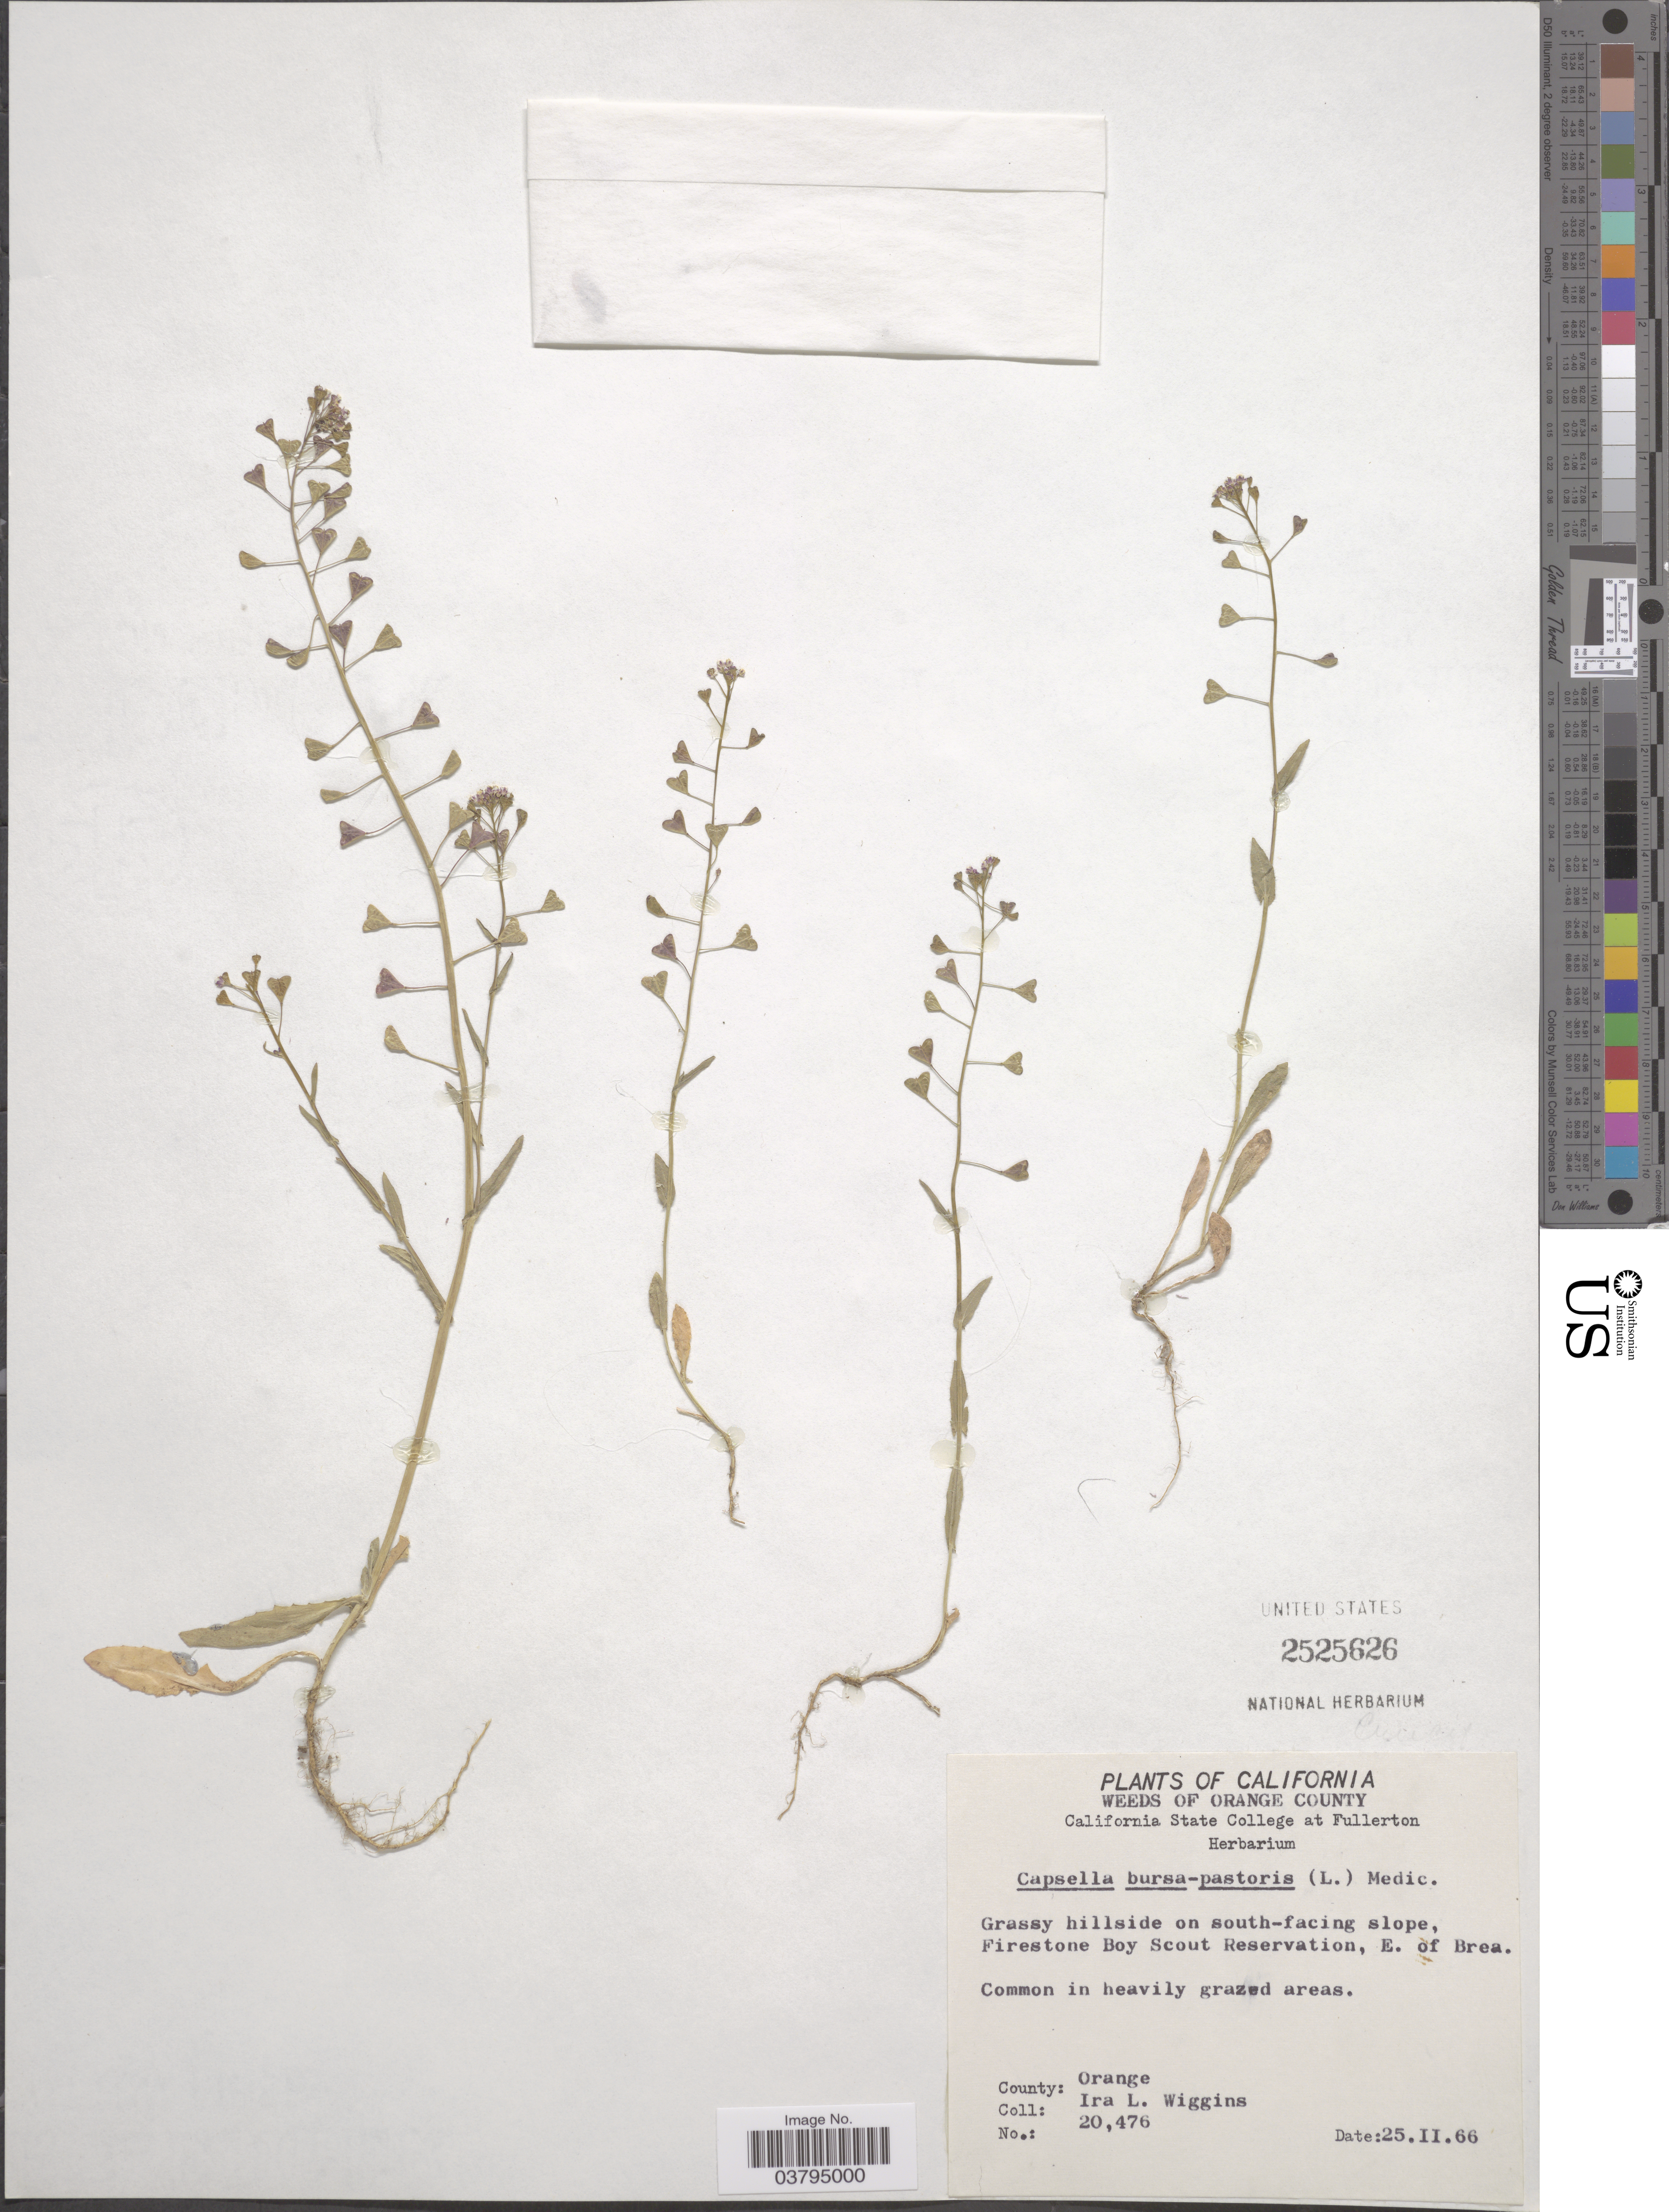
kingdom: Plantae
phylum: Tracheophyta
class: Magnoliopsida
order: Brassicales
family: Brassicaceae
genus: Capsella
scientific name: Capsella bursa-pastoris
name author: (L.) Medik.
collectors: I. L. Wiggins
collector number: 20476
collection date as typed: Transcribed d/m/y: 25/2/66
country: United States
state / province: California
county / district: Orange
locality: Weeds of Orange County. Grassy hillside on south- facing slope, Firestone Boy Scout Reservation, E. of Brea.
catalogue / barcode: US 2525626